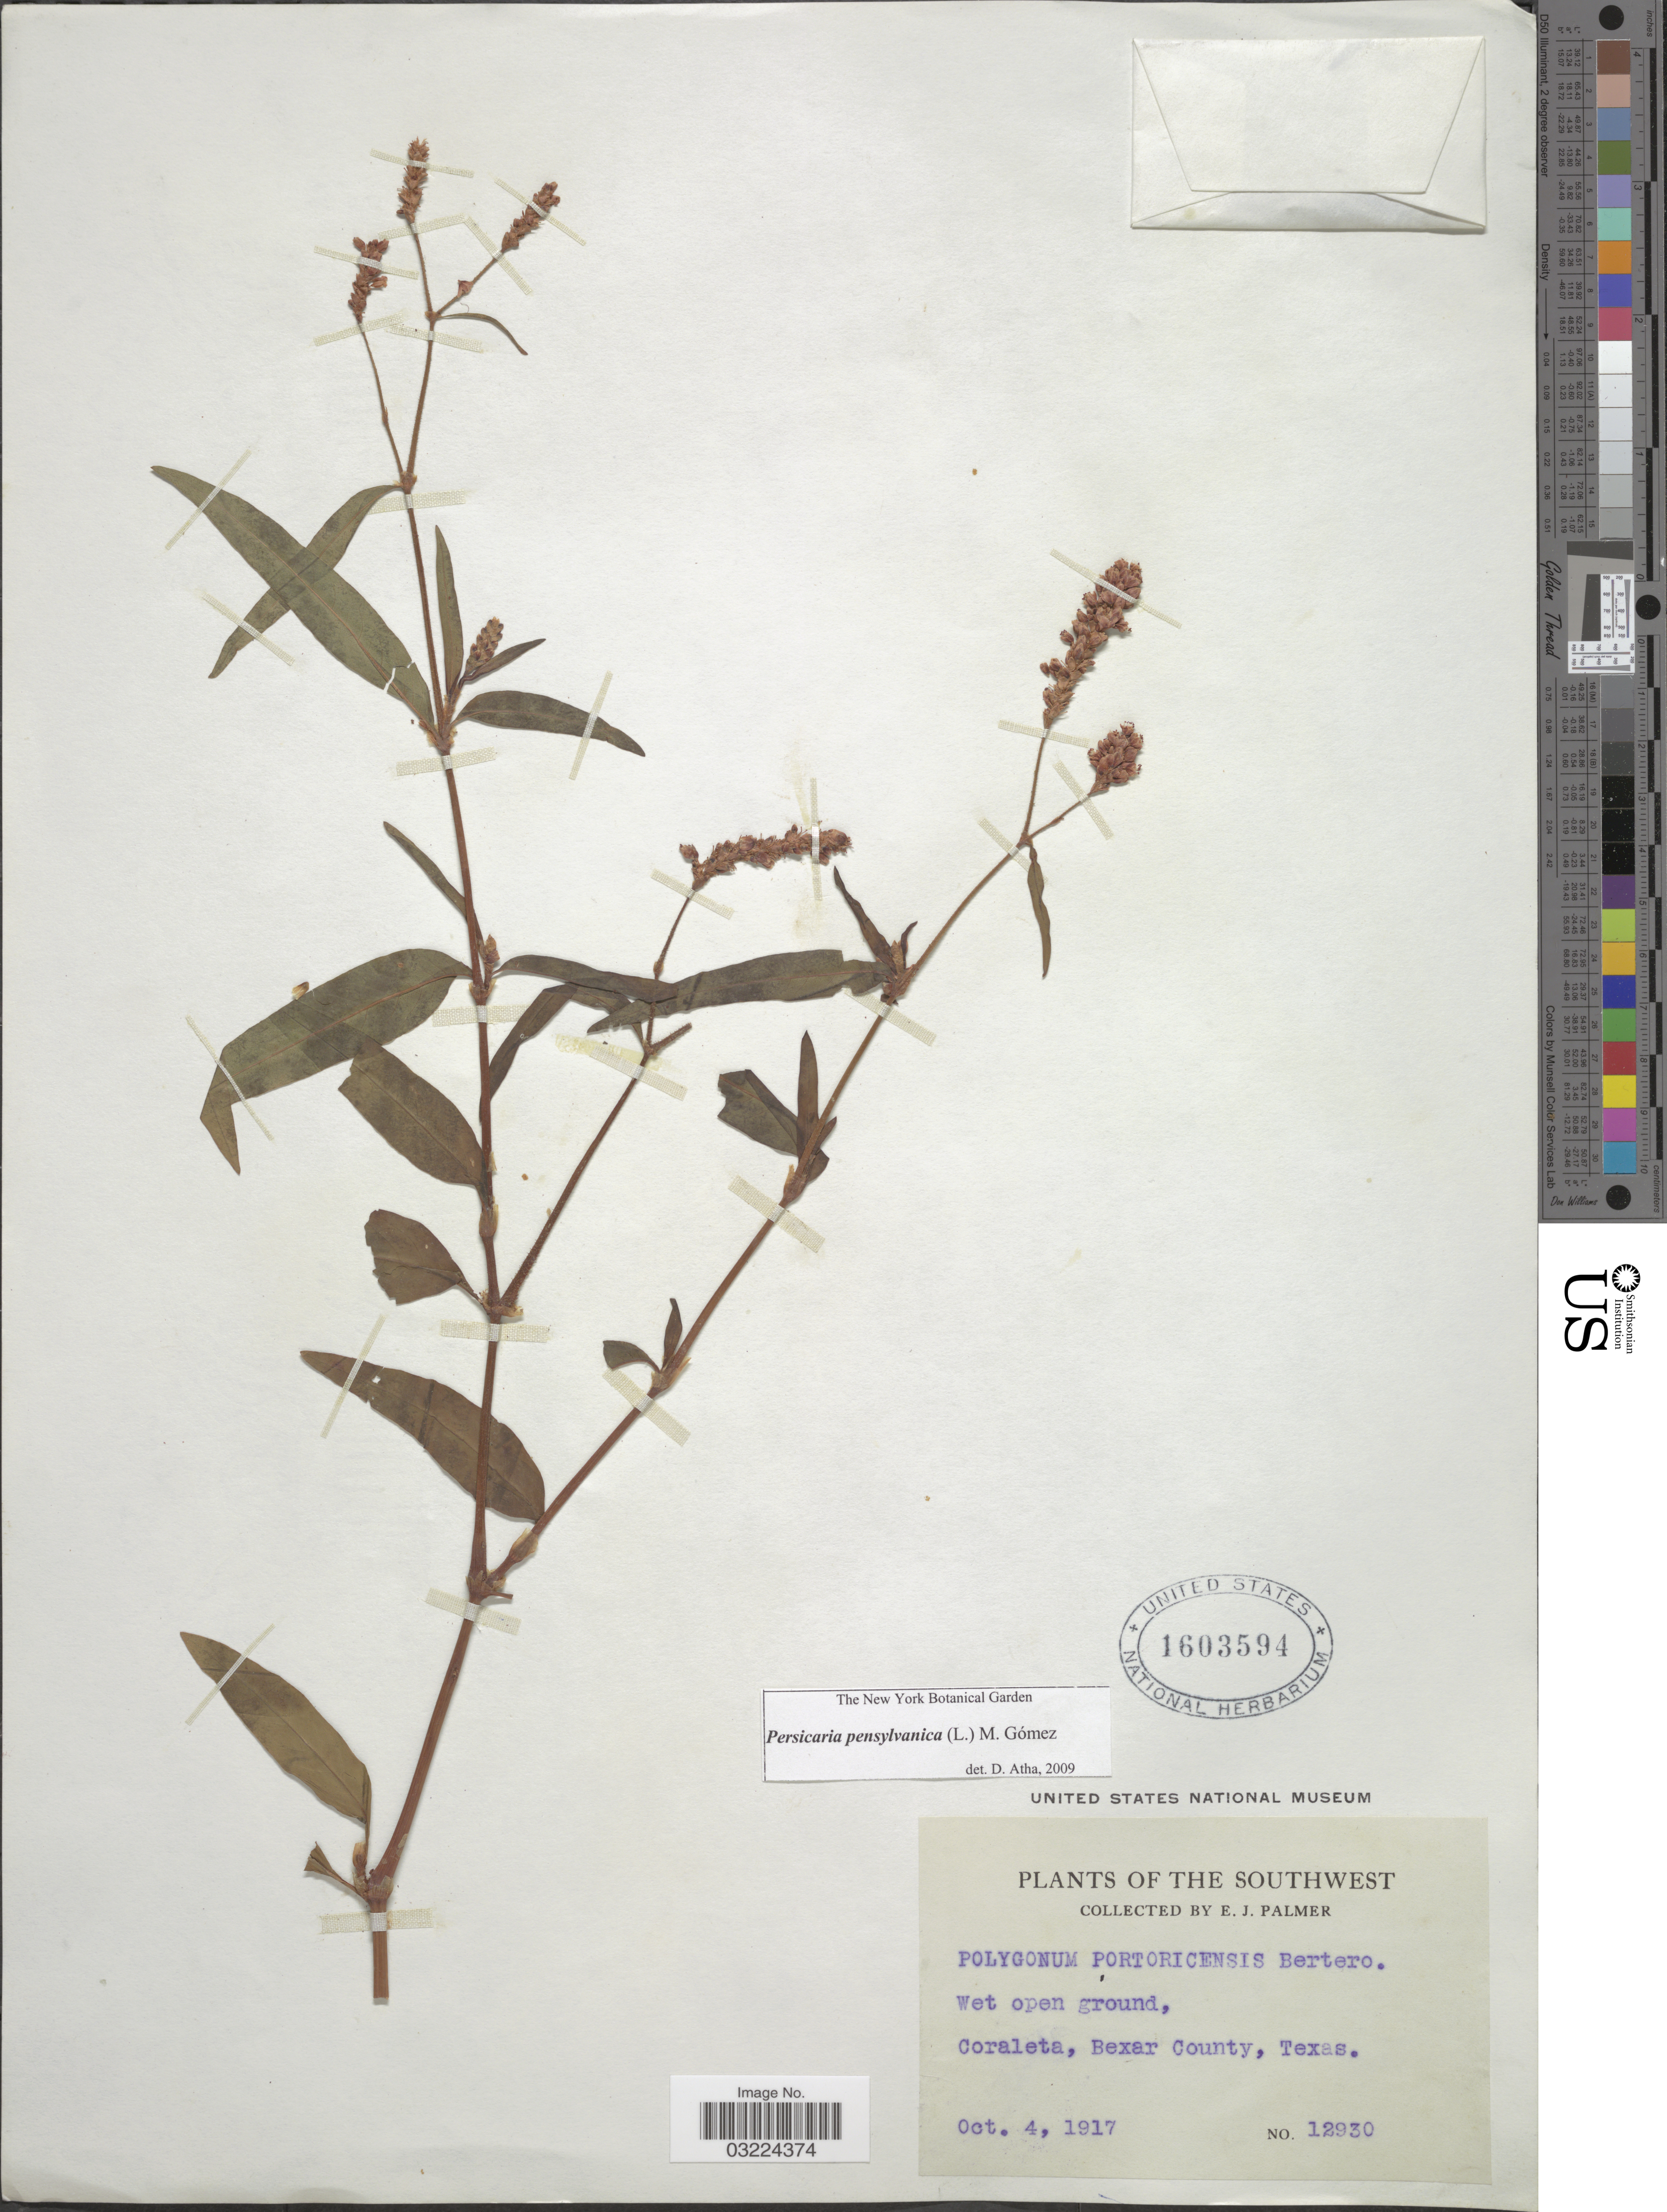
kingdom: Plantae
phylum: Tracheophyta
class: Magnoliopsida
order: Caryophyllales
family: Polygonaceae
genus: Persicaria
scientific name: Persicaria bicornis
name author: (Raf.) Nieuwl.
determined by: Atha, D. E.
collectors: E. J. Palmer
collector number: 12930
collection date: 1917-10-04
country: United States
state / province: Texas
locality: The Southwest. Coraleta, Bexar County.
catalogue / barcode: US 1603594